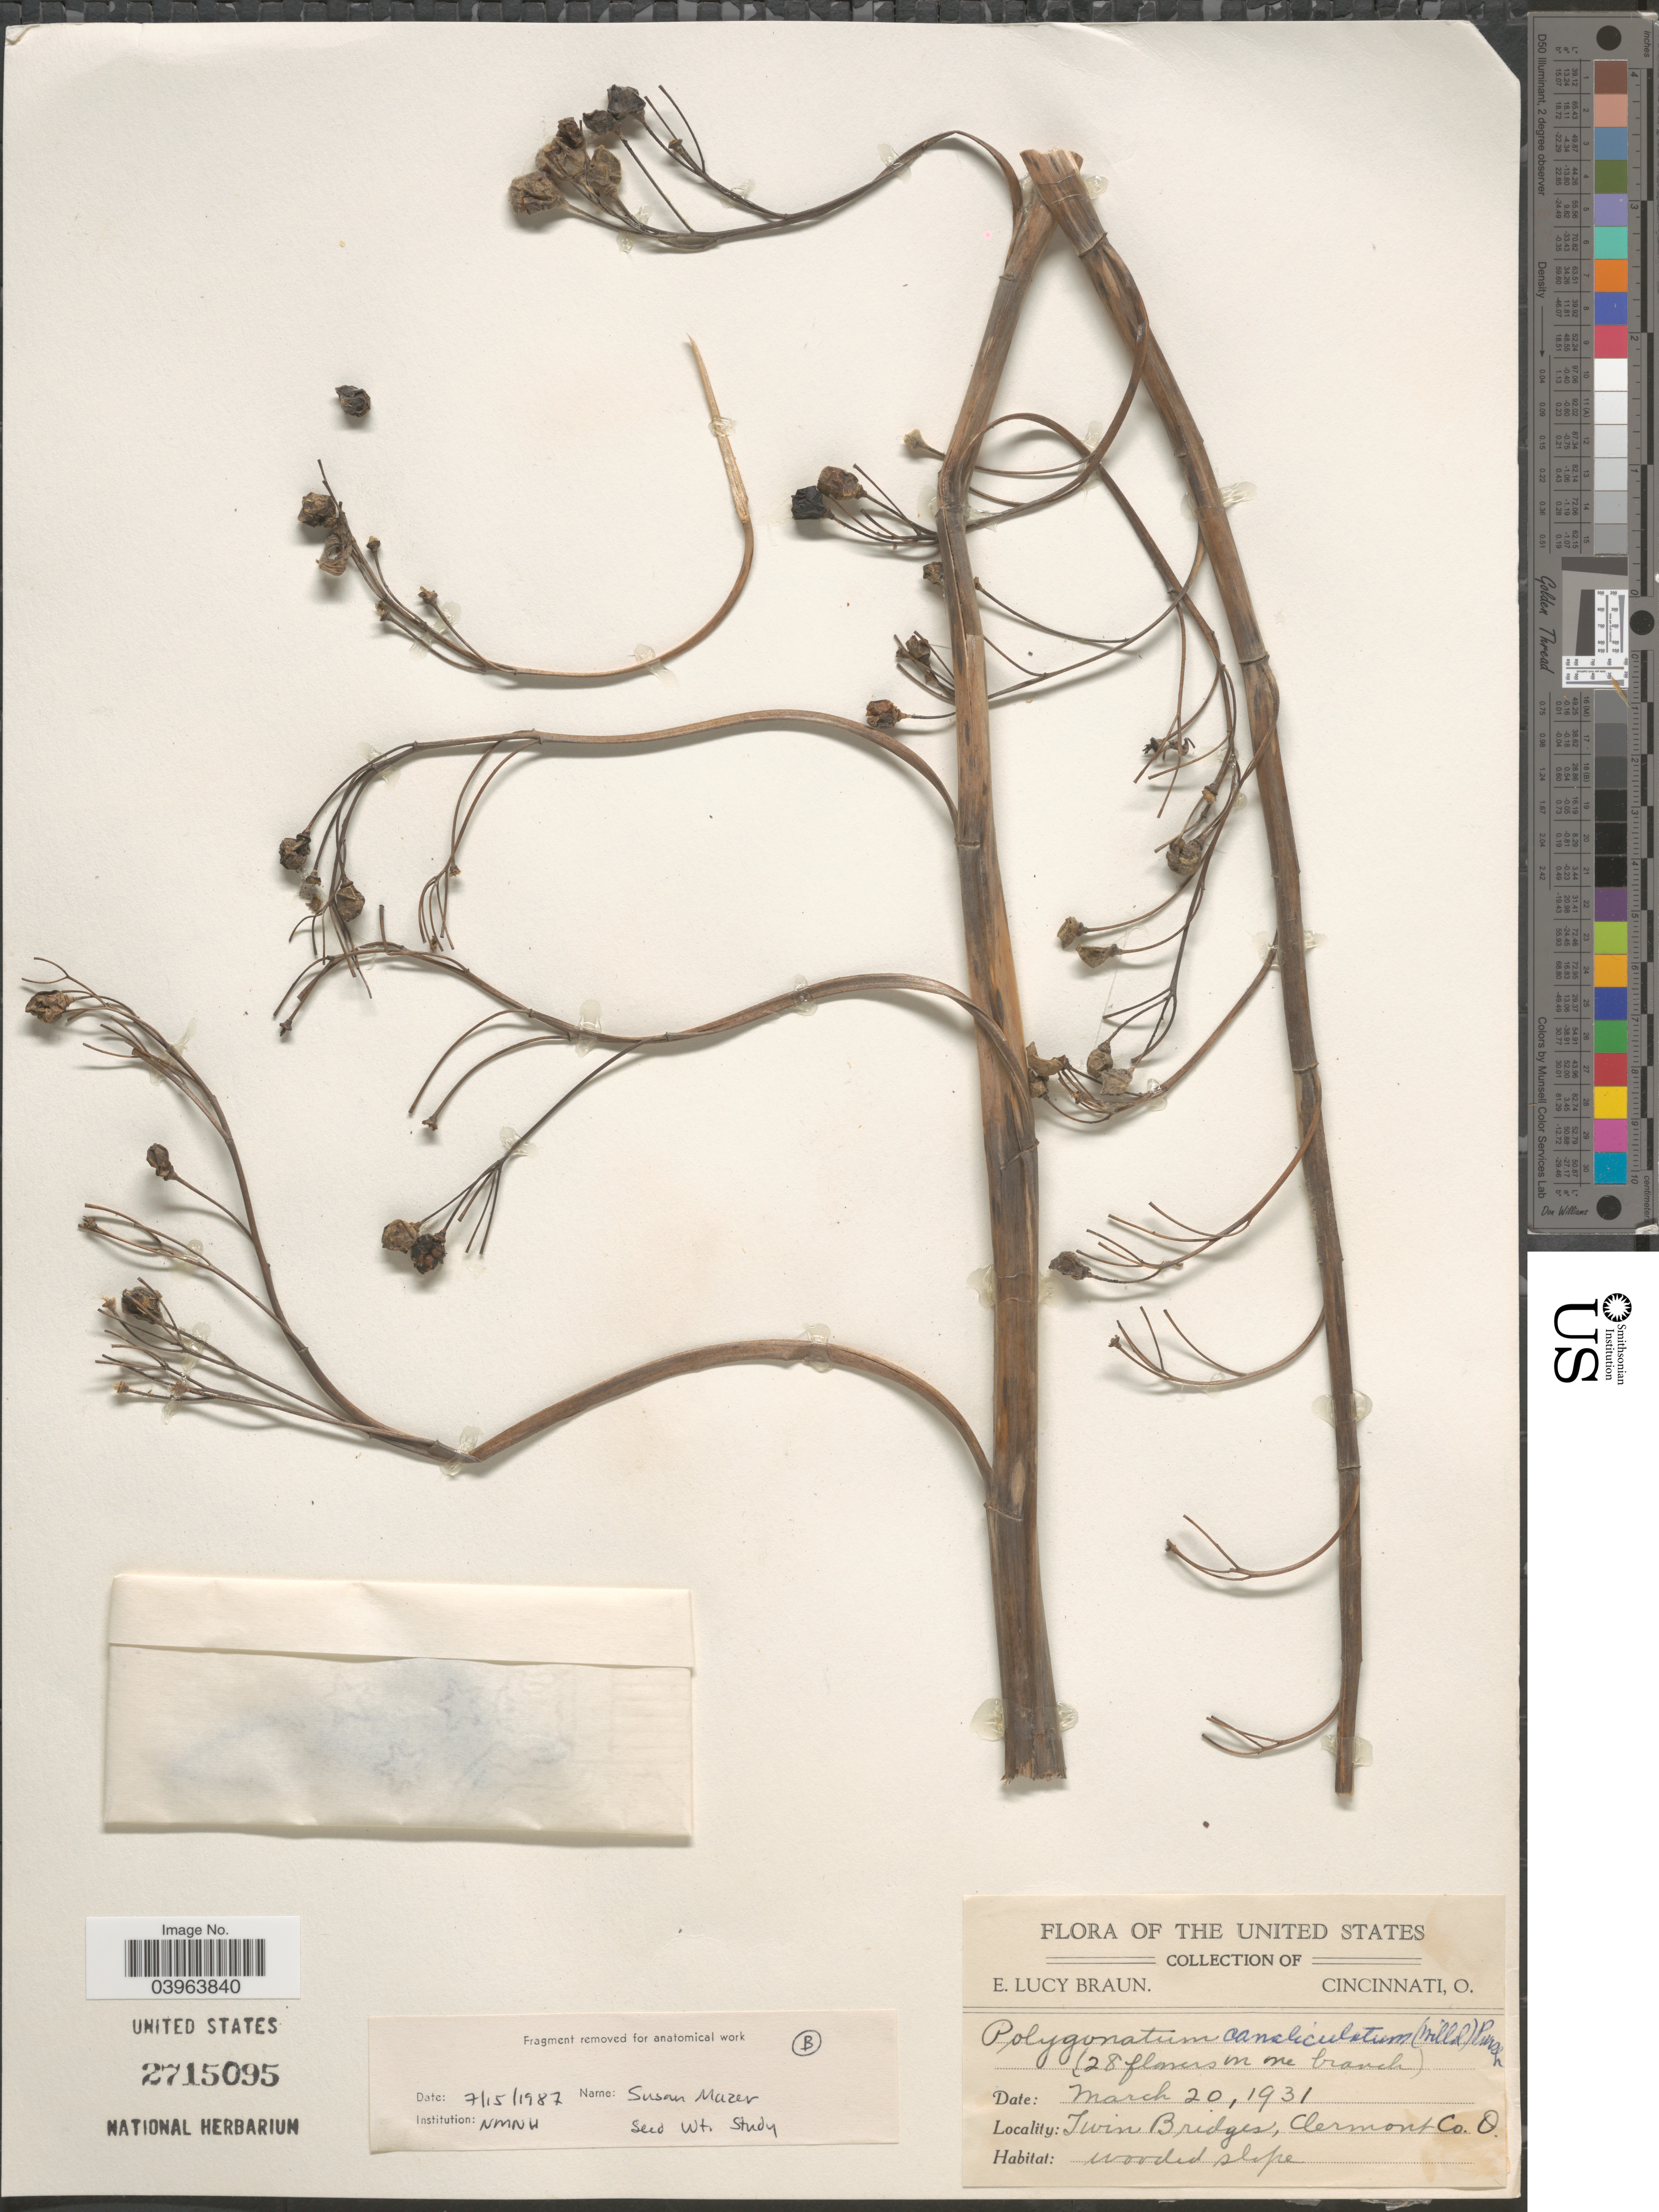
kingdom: Plantae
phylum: Tracheophyta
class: Liliopsida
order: Asparagales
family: Asparagaceae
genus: Polygonatum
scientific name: Polygonatum commutatum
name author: (Schult. f.) A. Dietr.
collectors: E. L. Braun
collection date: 1931-03-20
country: United States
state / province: Ohio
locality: Twin Bridges, Clermont Co.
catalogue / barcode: US 2715095